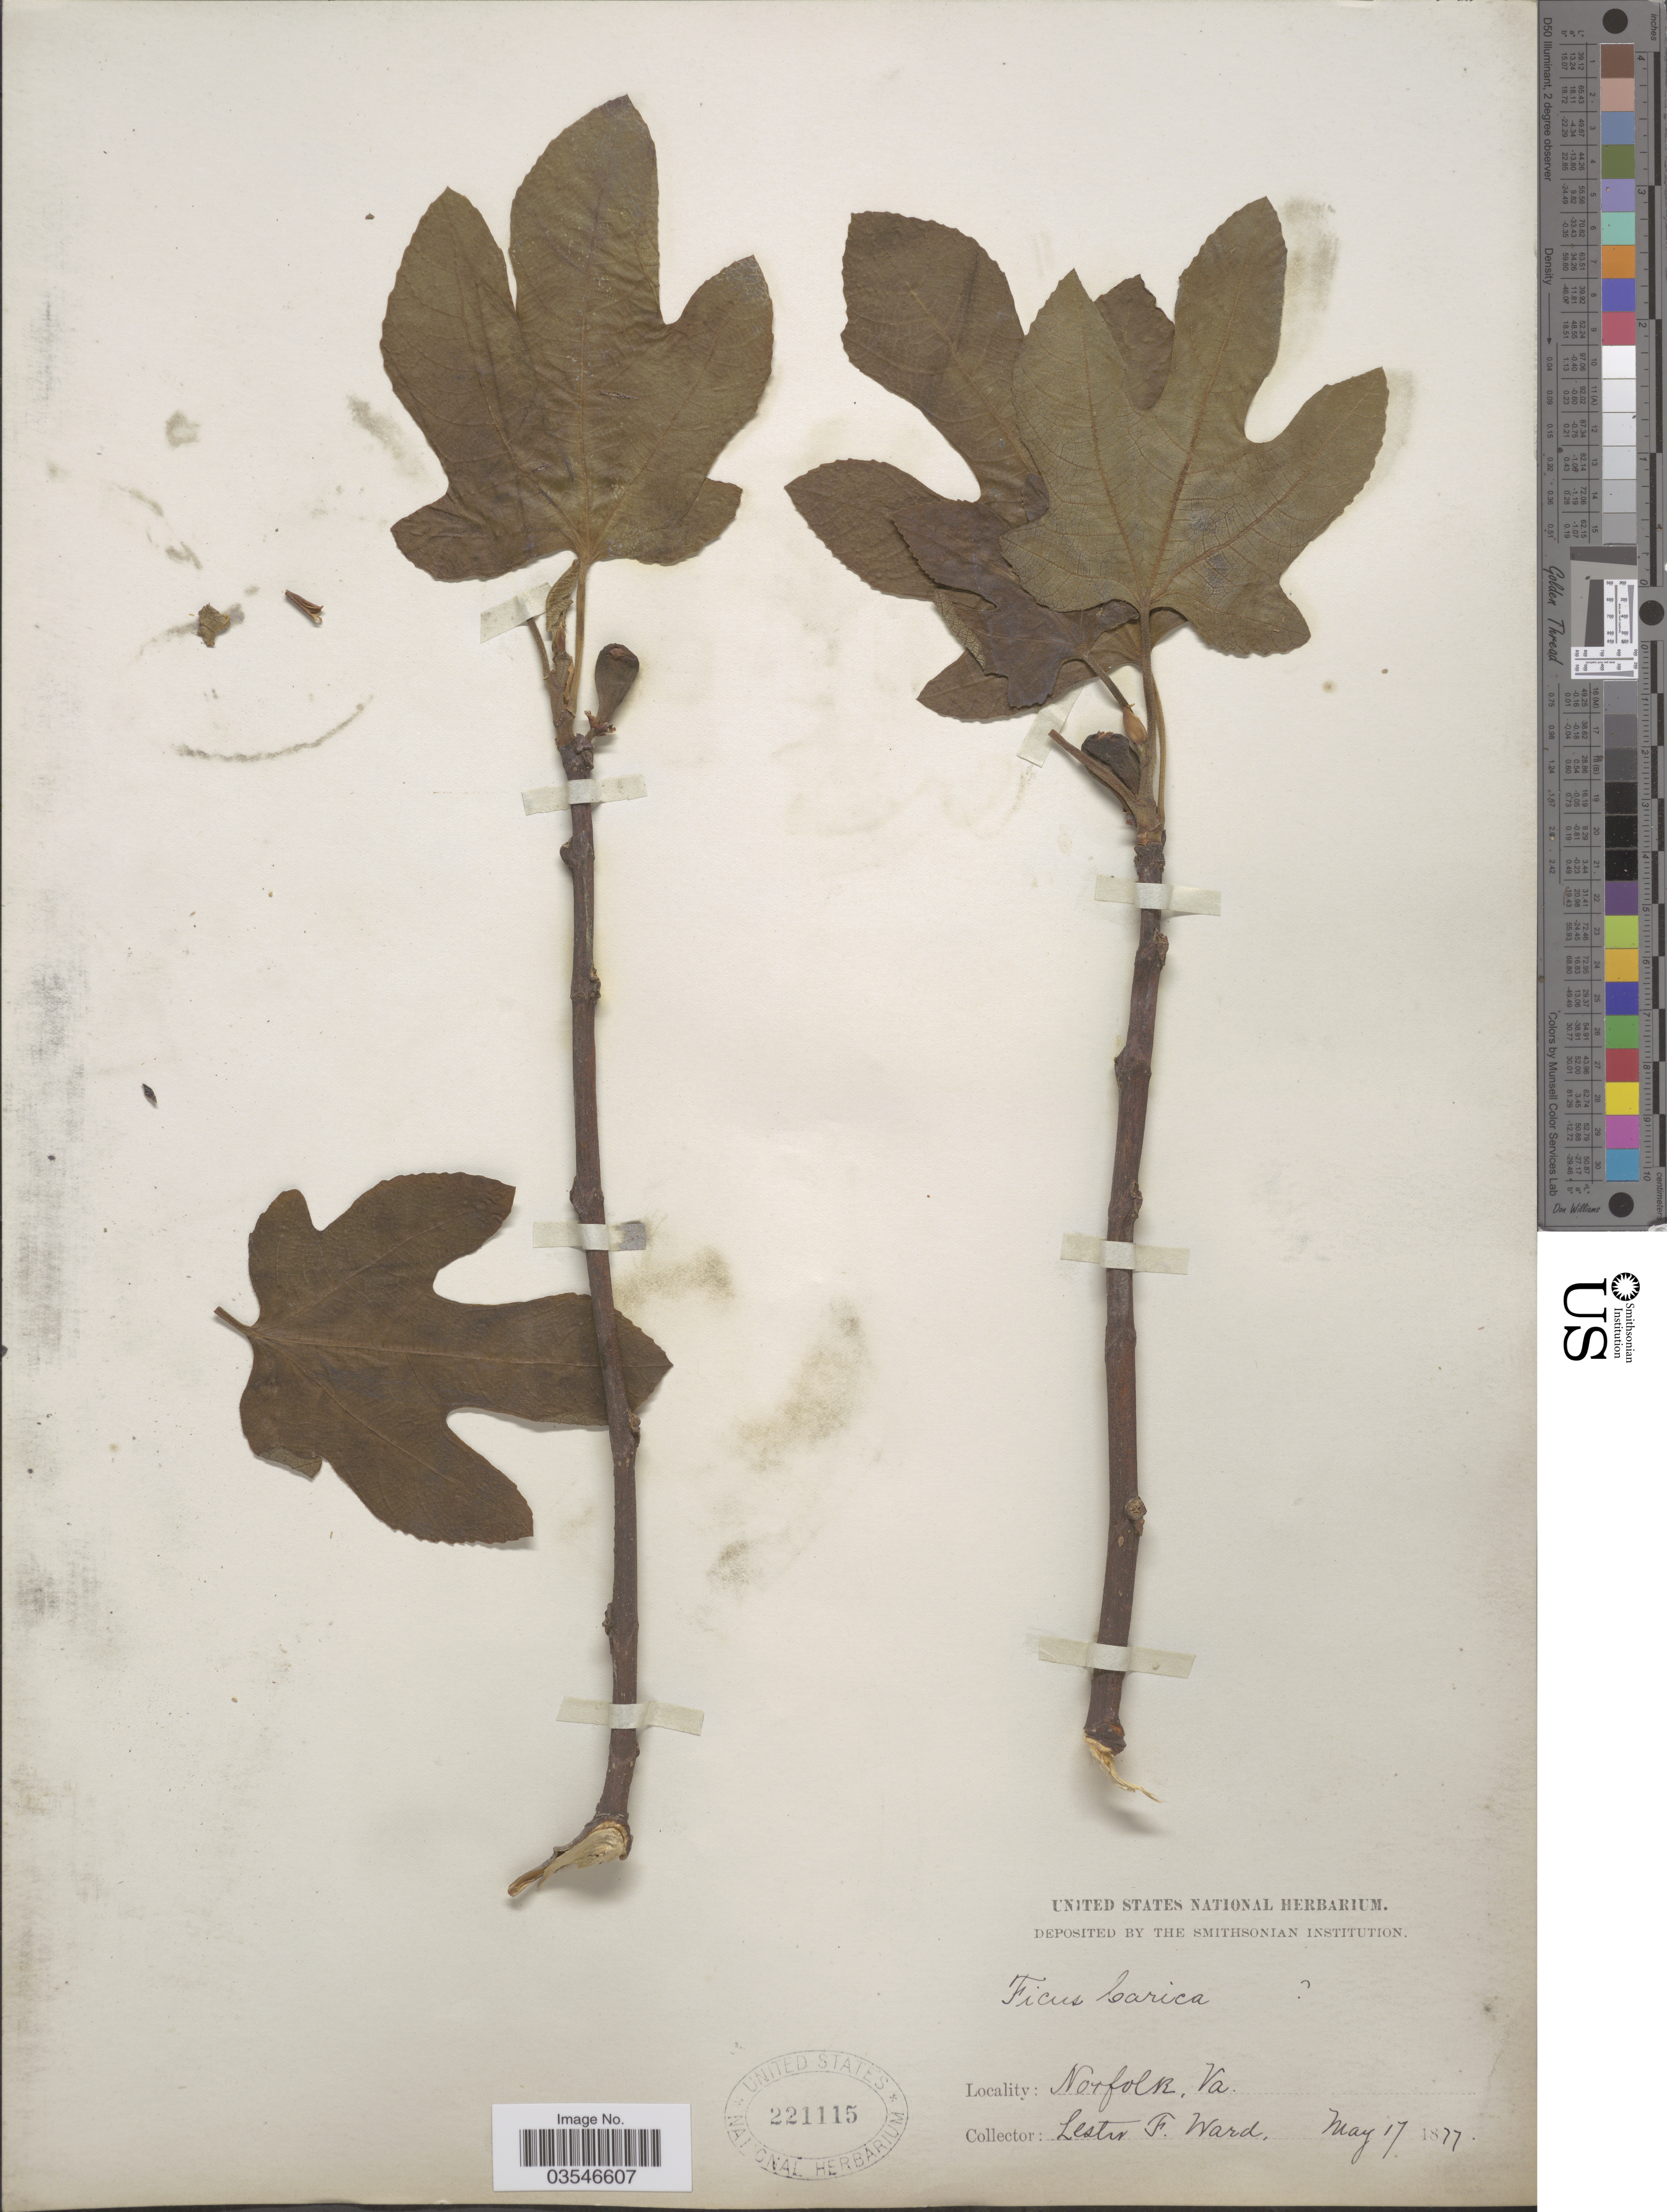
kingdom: Plantae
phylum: Tracheophyta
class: Magnoliopsida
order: Rosales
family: Moraceae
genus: Ficus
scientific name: Ficus carica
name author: L.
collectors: L. F. Ward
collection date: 1877-05-17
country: United States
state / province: Virginia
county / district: City of Norfolk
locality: Norfolk.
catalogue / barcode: US 221115